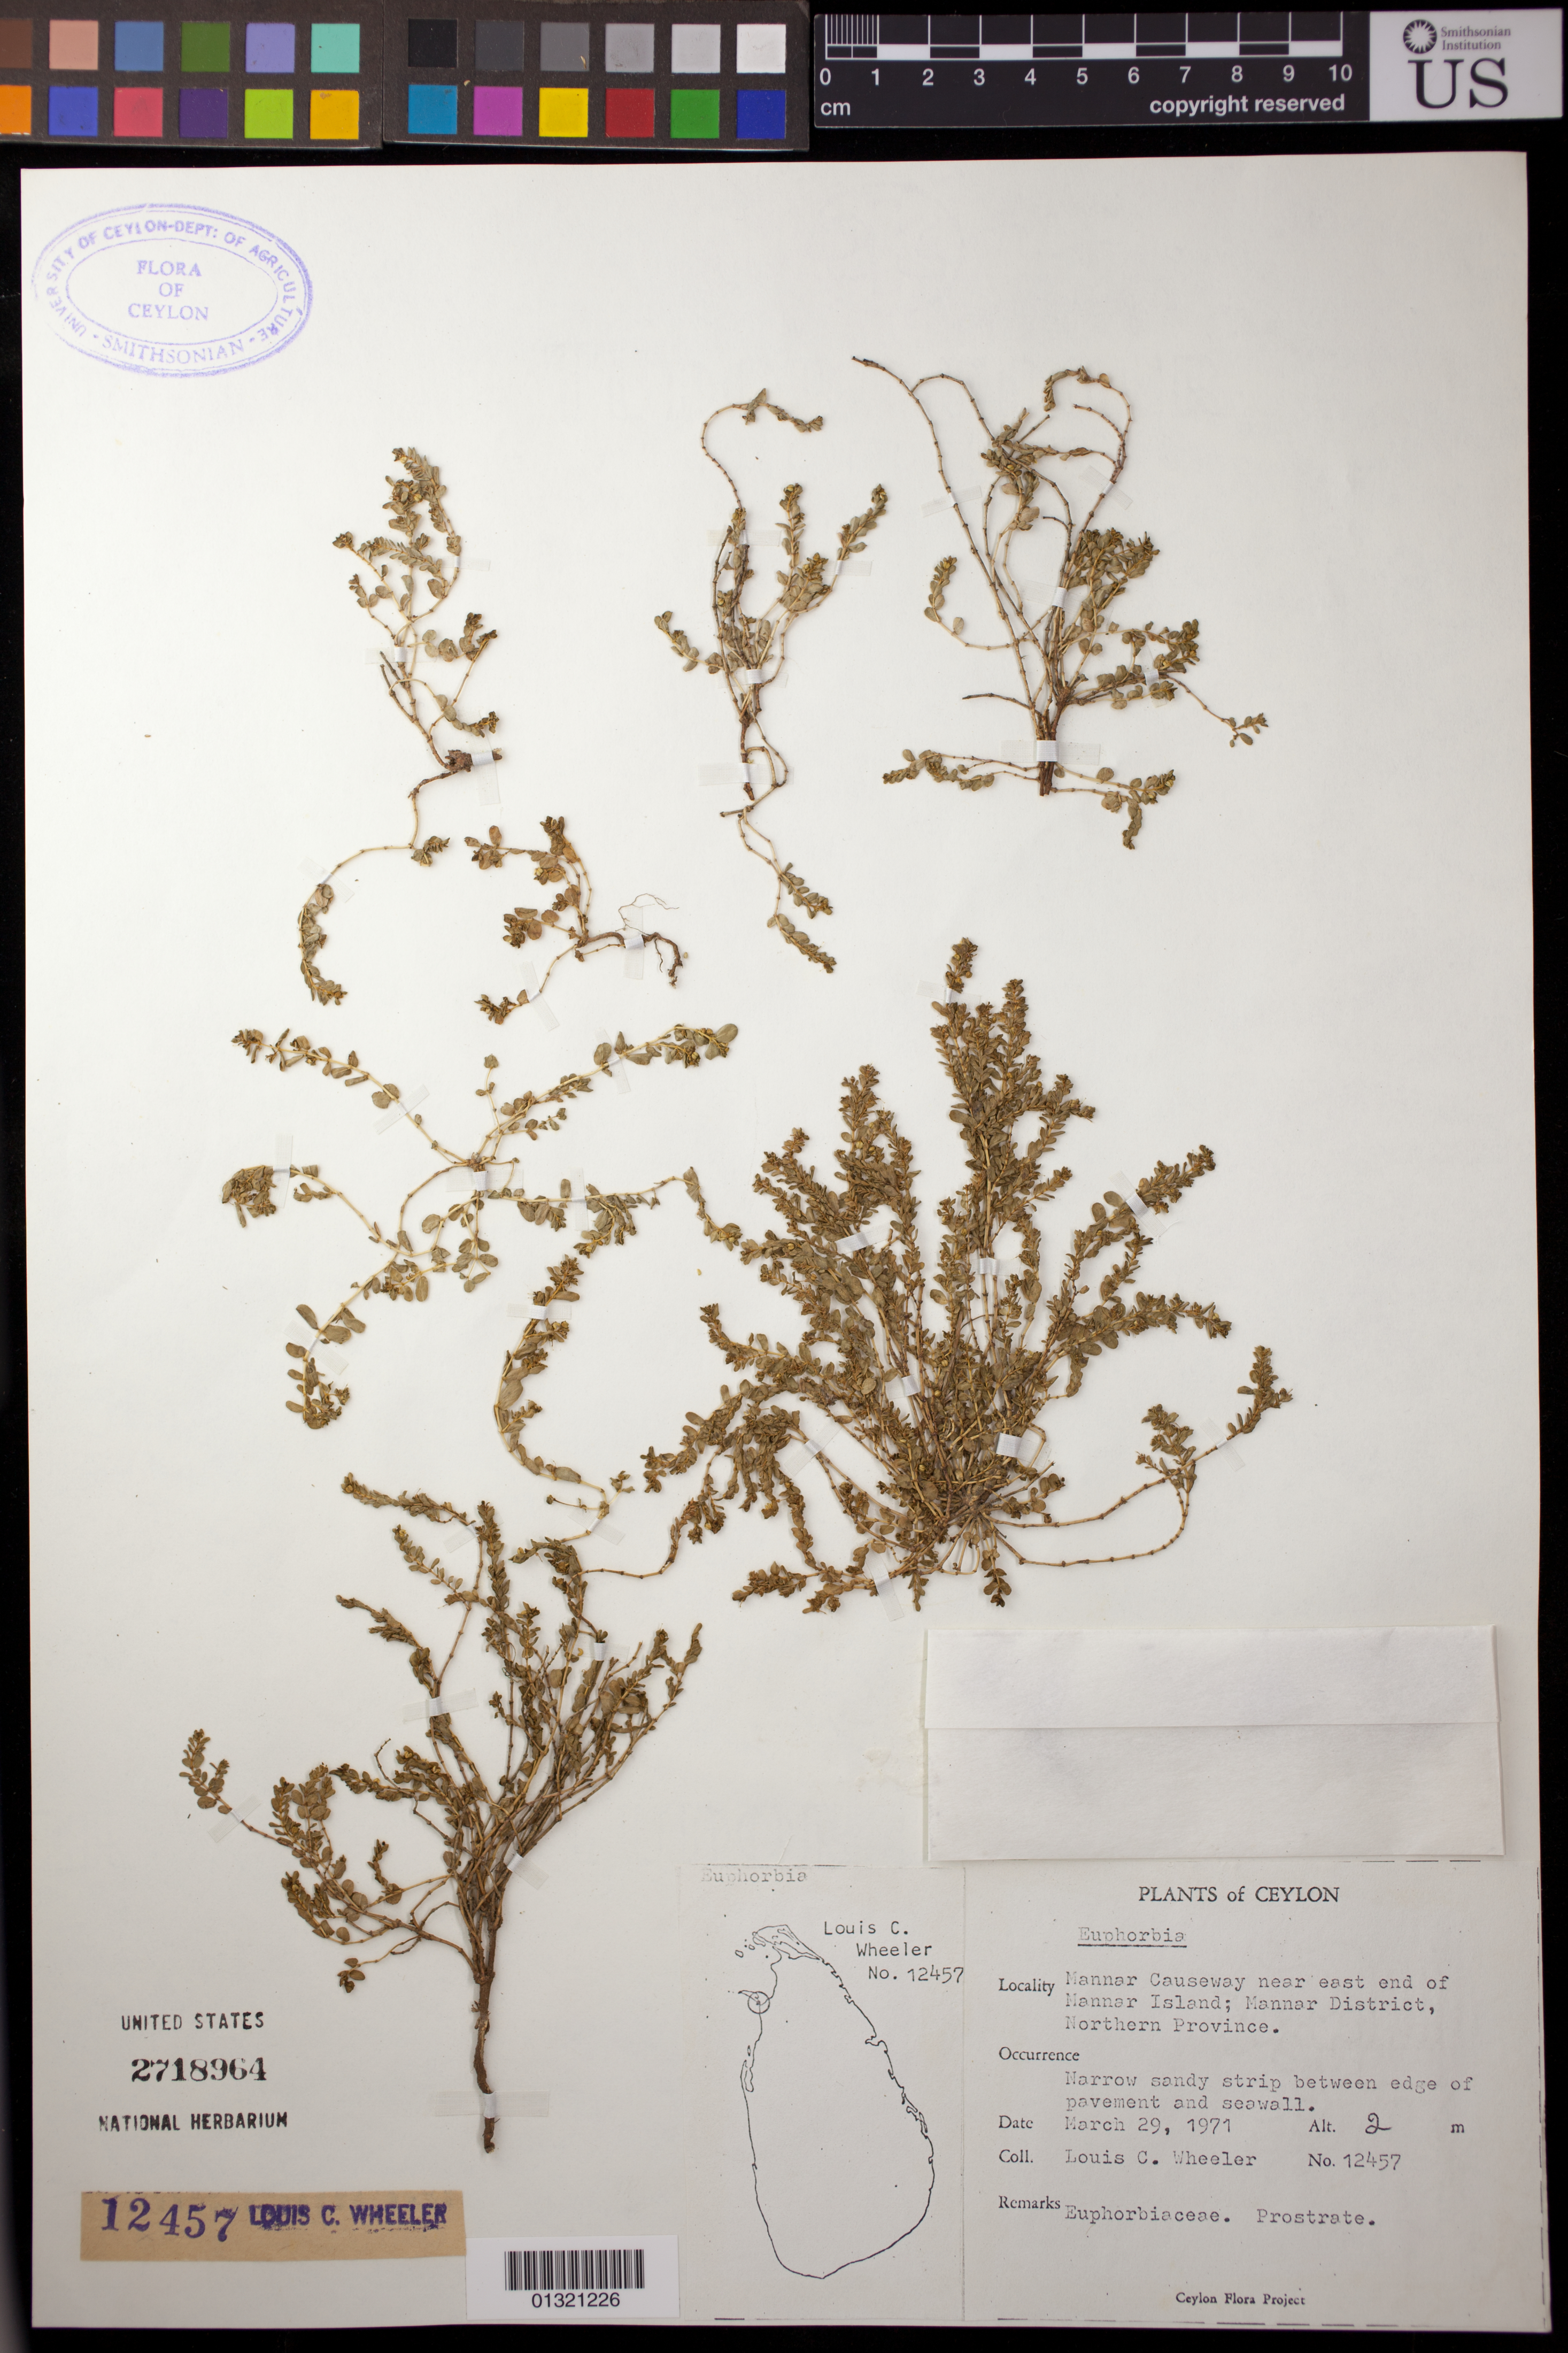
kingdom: Plantae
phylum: Tracheophyta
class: Magnoliopsida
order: Malpighiales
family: Euphorbiaceae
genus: Euphorbia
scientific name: Euphorbia sp.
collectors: L. C. Wheeler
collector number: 12457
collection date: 1971-03-29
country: Sri Lanka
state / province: Northern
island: Ceylon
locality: Mannar Causeway near east end of Mannar Island; Mannar District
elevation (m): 2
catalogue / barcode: US 2718964